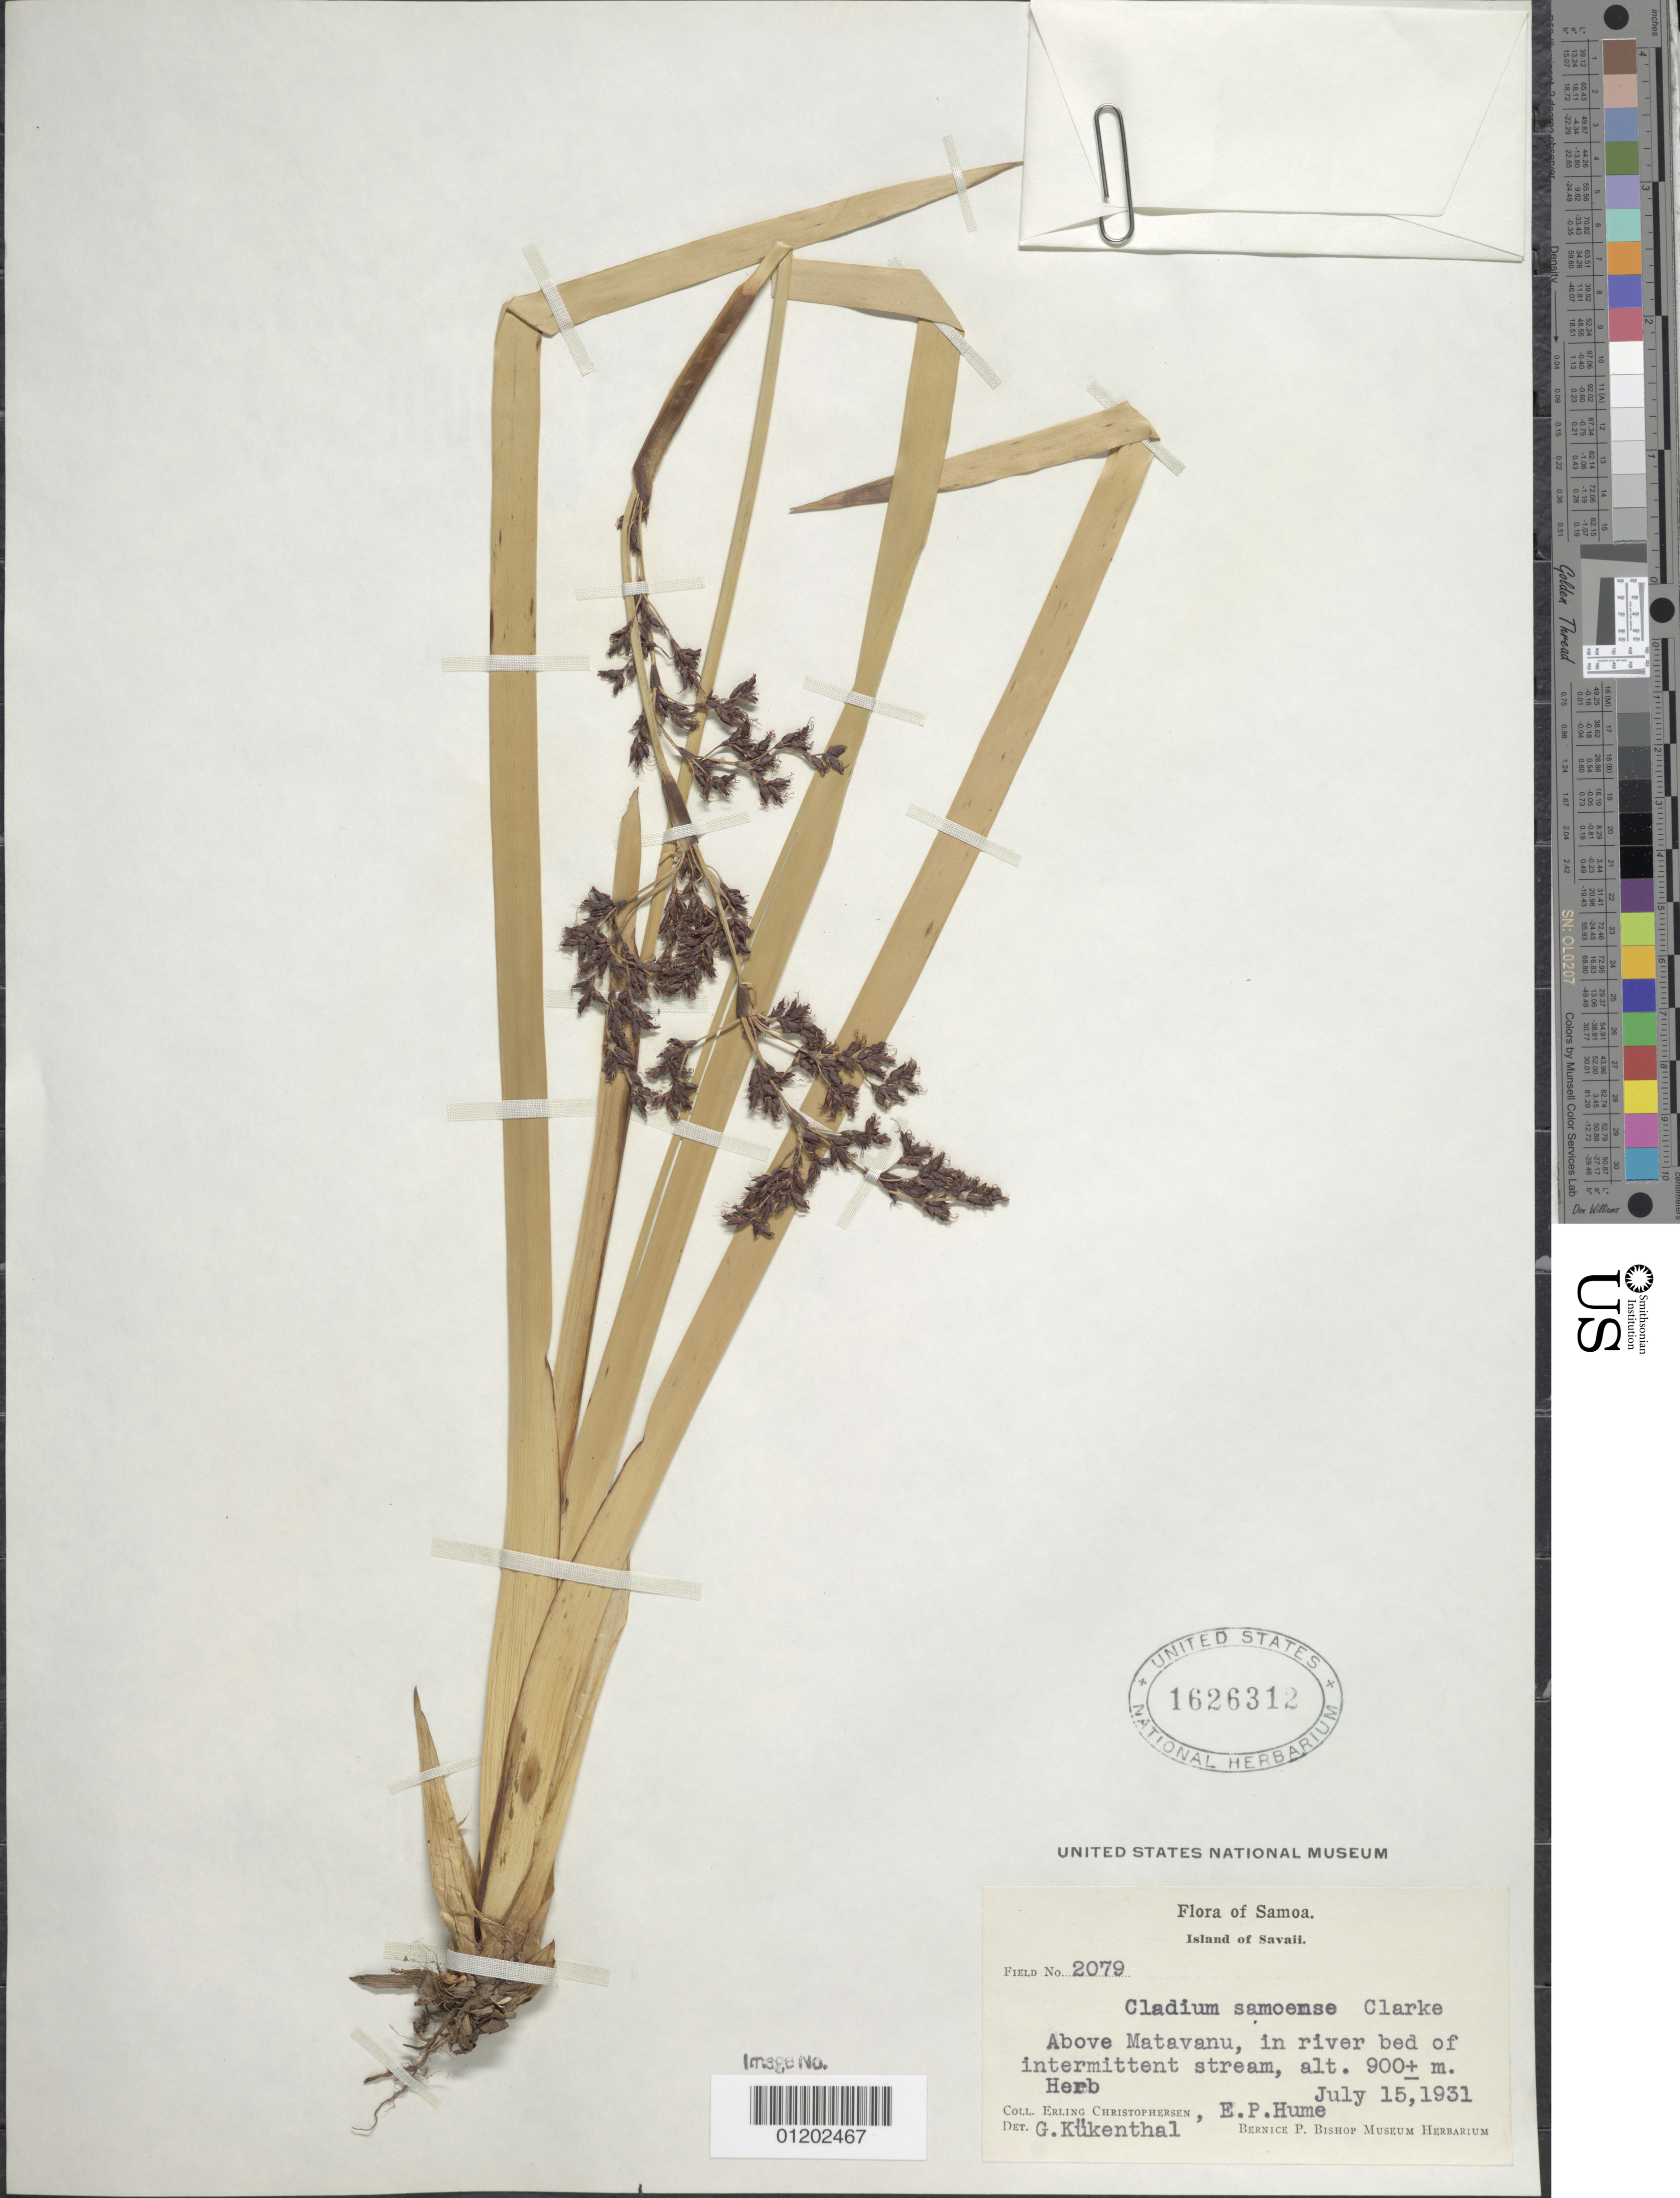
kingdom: Plantae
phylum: Tracheophyta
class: Liliopsida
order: Poales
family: Cyperaceae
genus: Machaerina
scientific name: Machaerina falcata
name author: (Nees) T. Koyama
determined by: Strong, Mark T., (BOT), Smithsonian Institution - National Museum of Natural History (UNITED STATES)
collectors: E. Christophersen & E. Hume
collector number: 2079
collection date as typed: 15 Jul 1931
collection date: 1931-07-15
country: Samoa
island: Savai'i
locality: Above Matavanu.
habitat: In river bed of intermittent stream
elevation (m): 900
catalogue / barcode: US 1626312